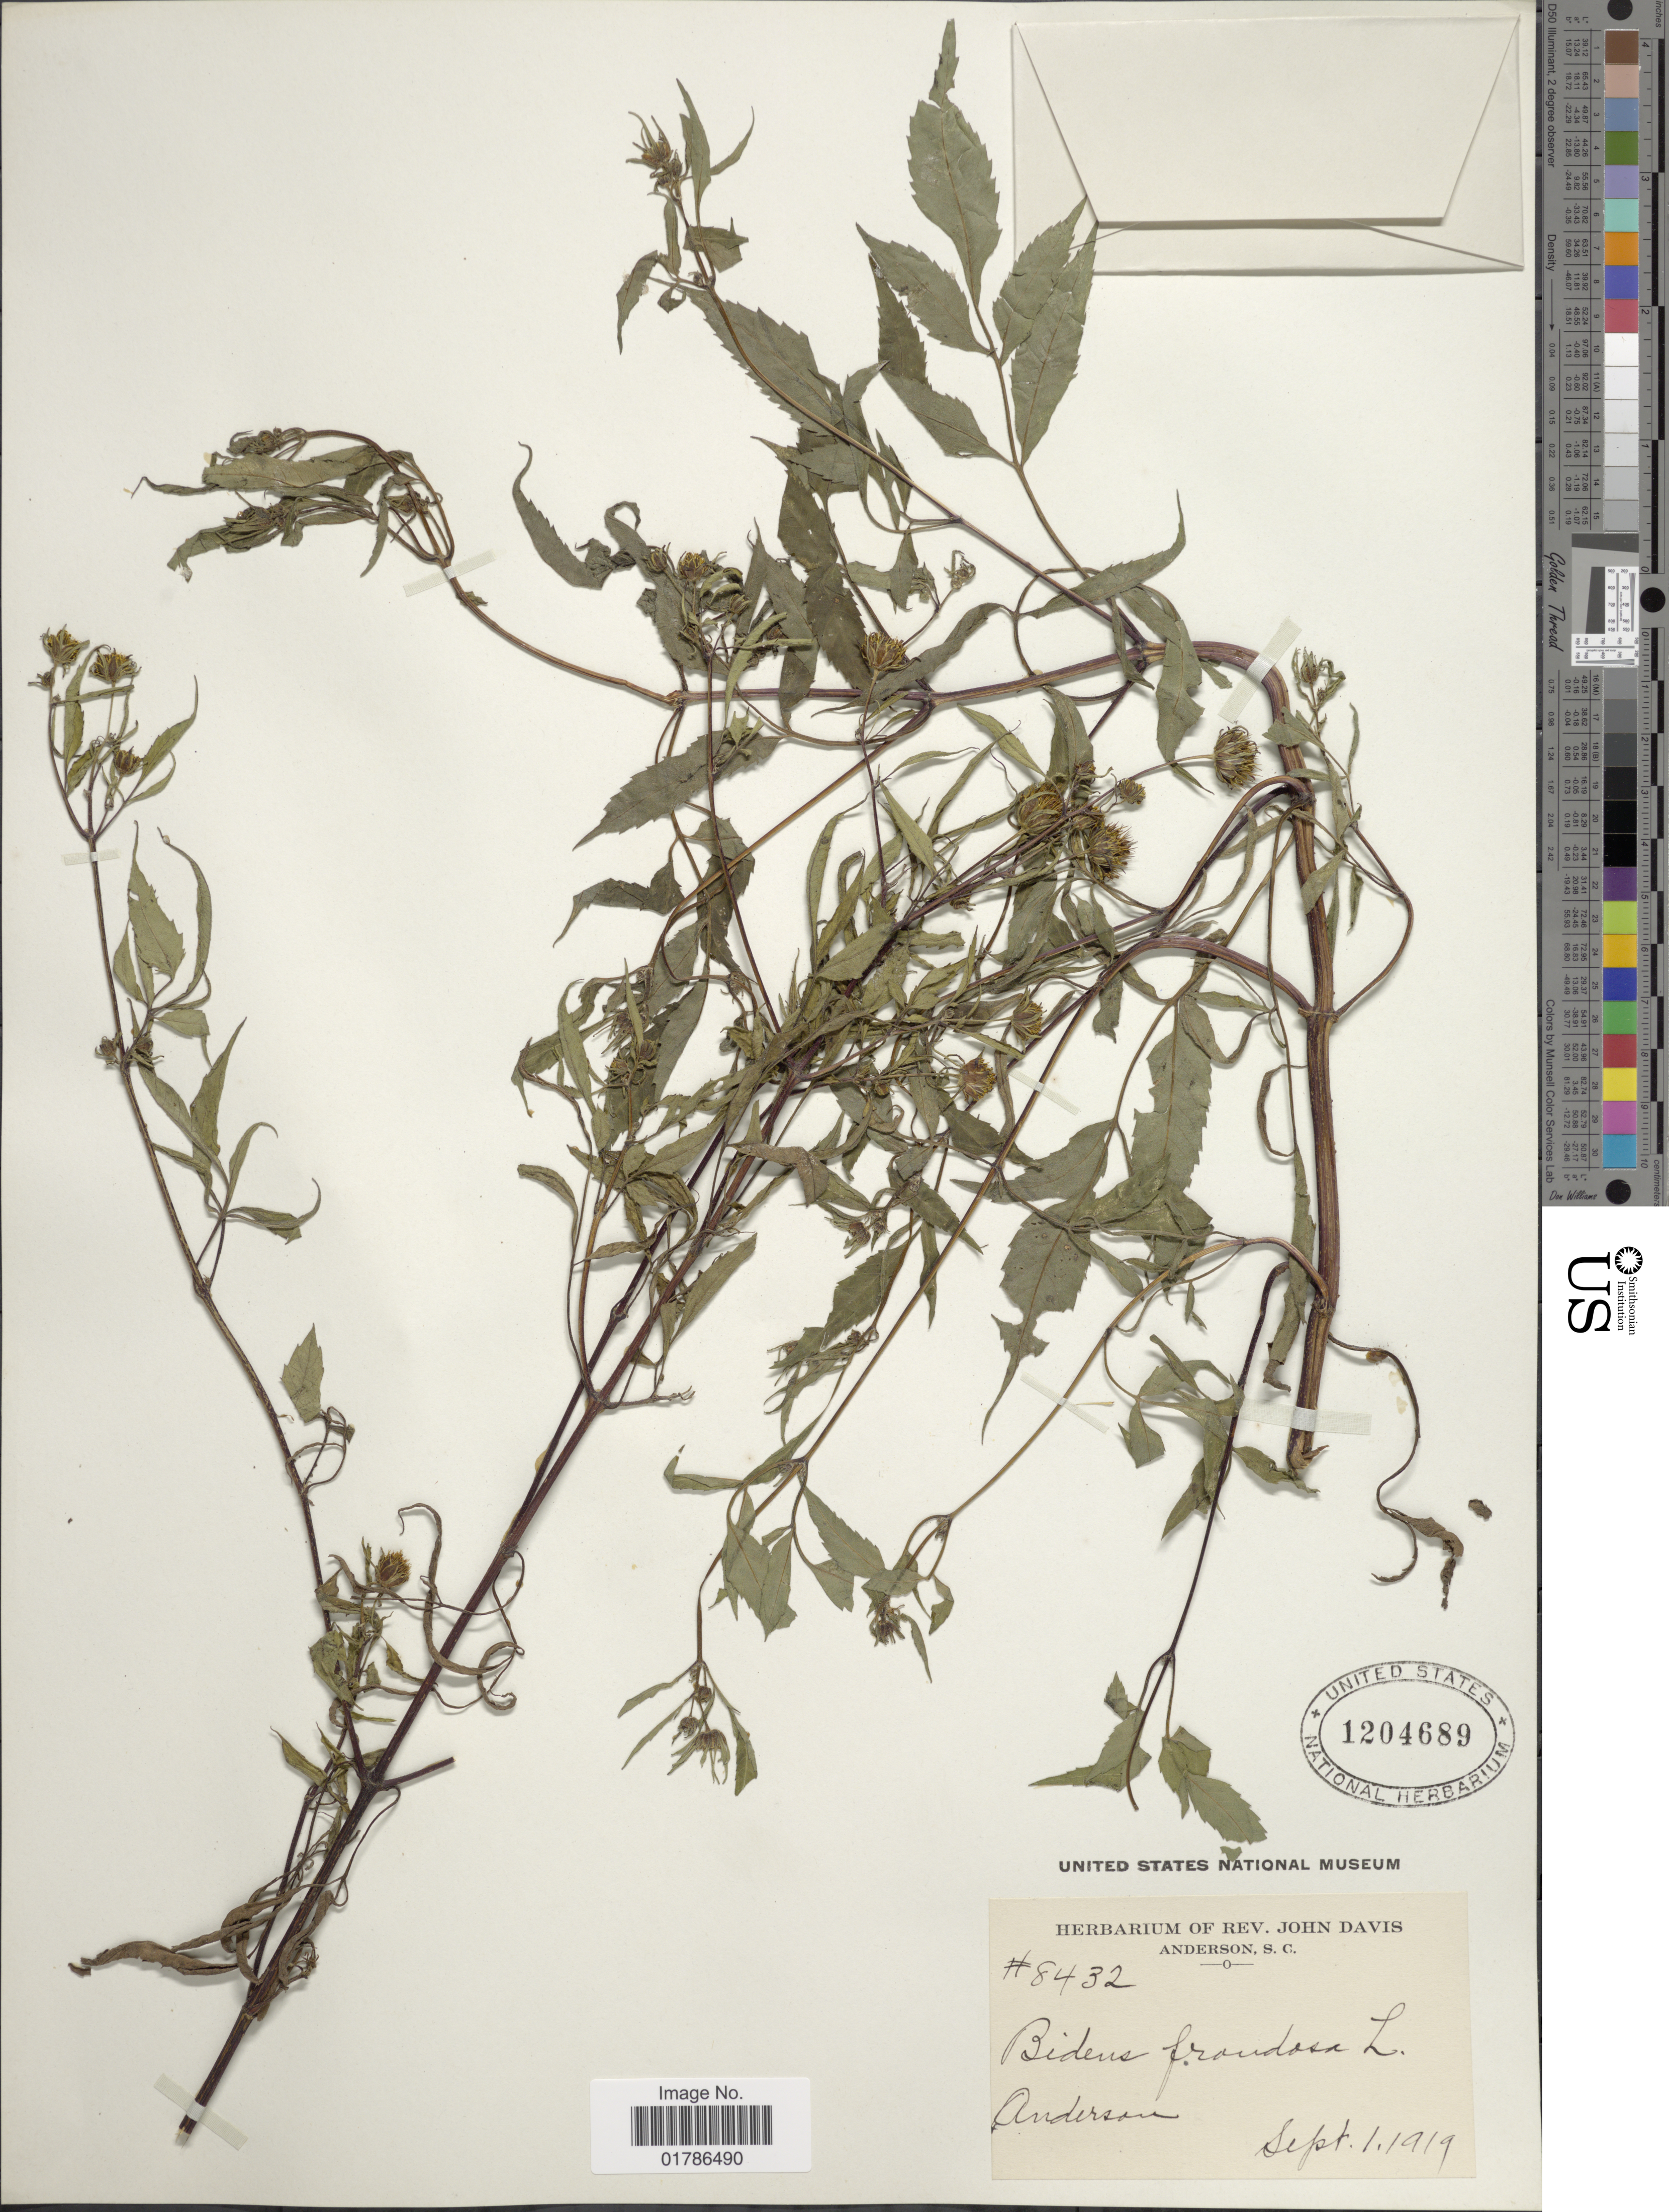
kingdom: Plantae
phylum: Tracheophyta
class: Magnoliopsida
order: Asterales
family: Asteraceae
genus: Bidens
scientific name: Bidens frondosa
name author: L.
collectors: J. Davis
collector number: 8432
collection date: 1919-09-01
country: United States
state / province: South Carolina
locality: Anderson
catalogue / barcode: US 1204689